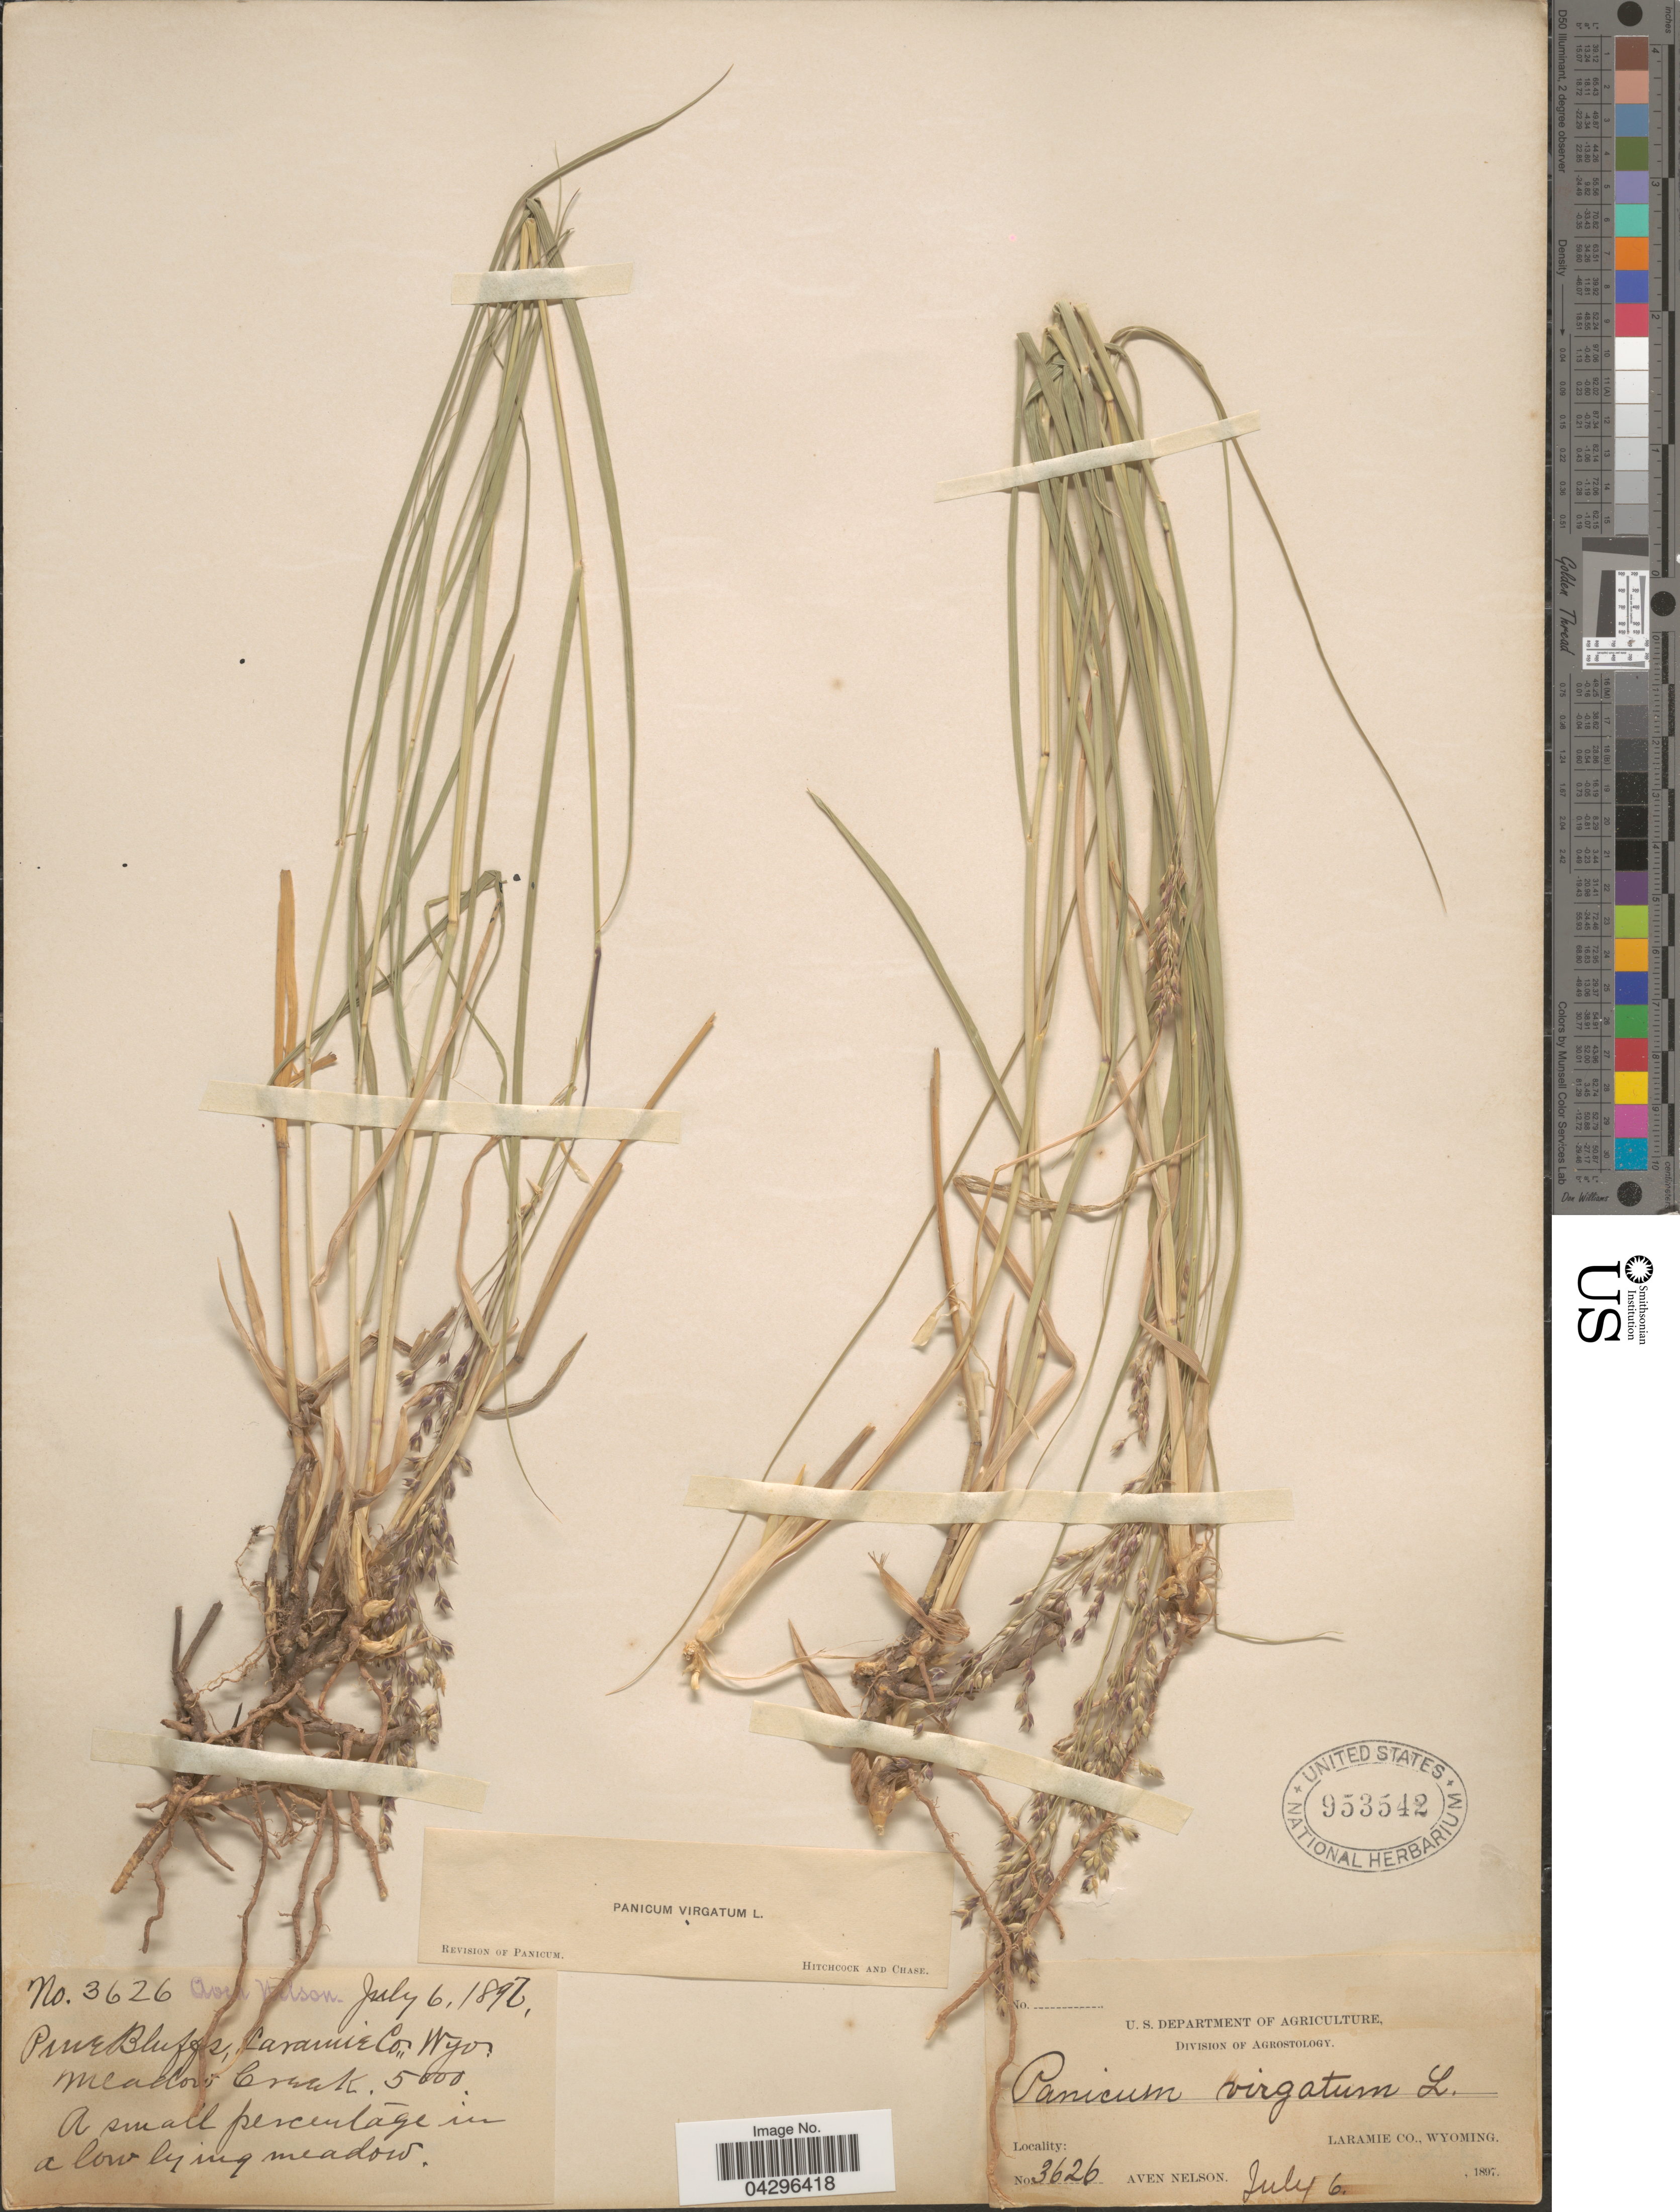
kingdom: Plantae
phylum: Tracheophyta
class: Liliopsida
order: Poales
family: Poaceae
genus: Panicum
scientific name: Panicum virgatum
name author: L.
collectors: A. Nelson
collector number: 3626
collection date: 1896-07-06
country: United States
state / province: Wyoming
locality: Pine Bluffs, Laramie Co. Meadow Creek.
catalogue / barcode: US 953542